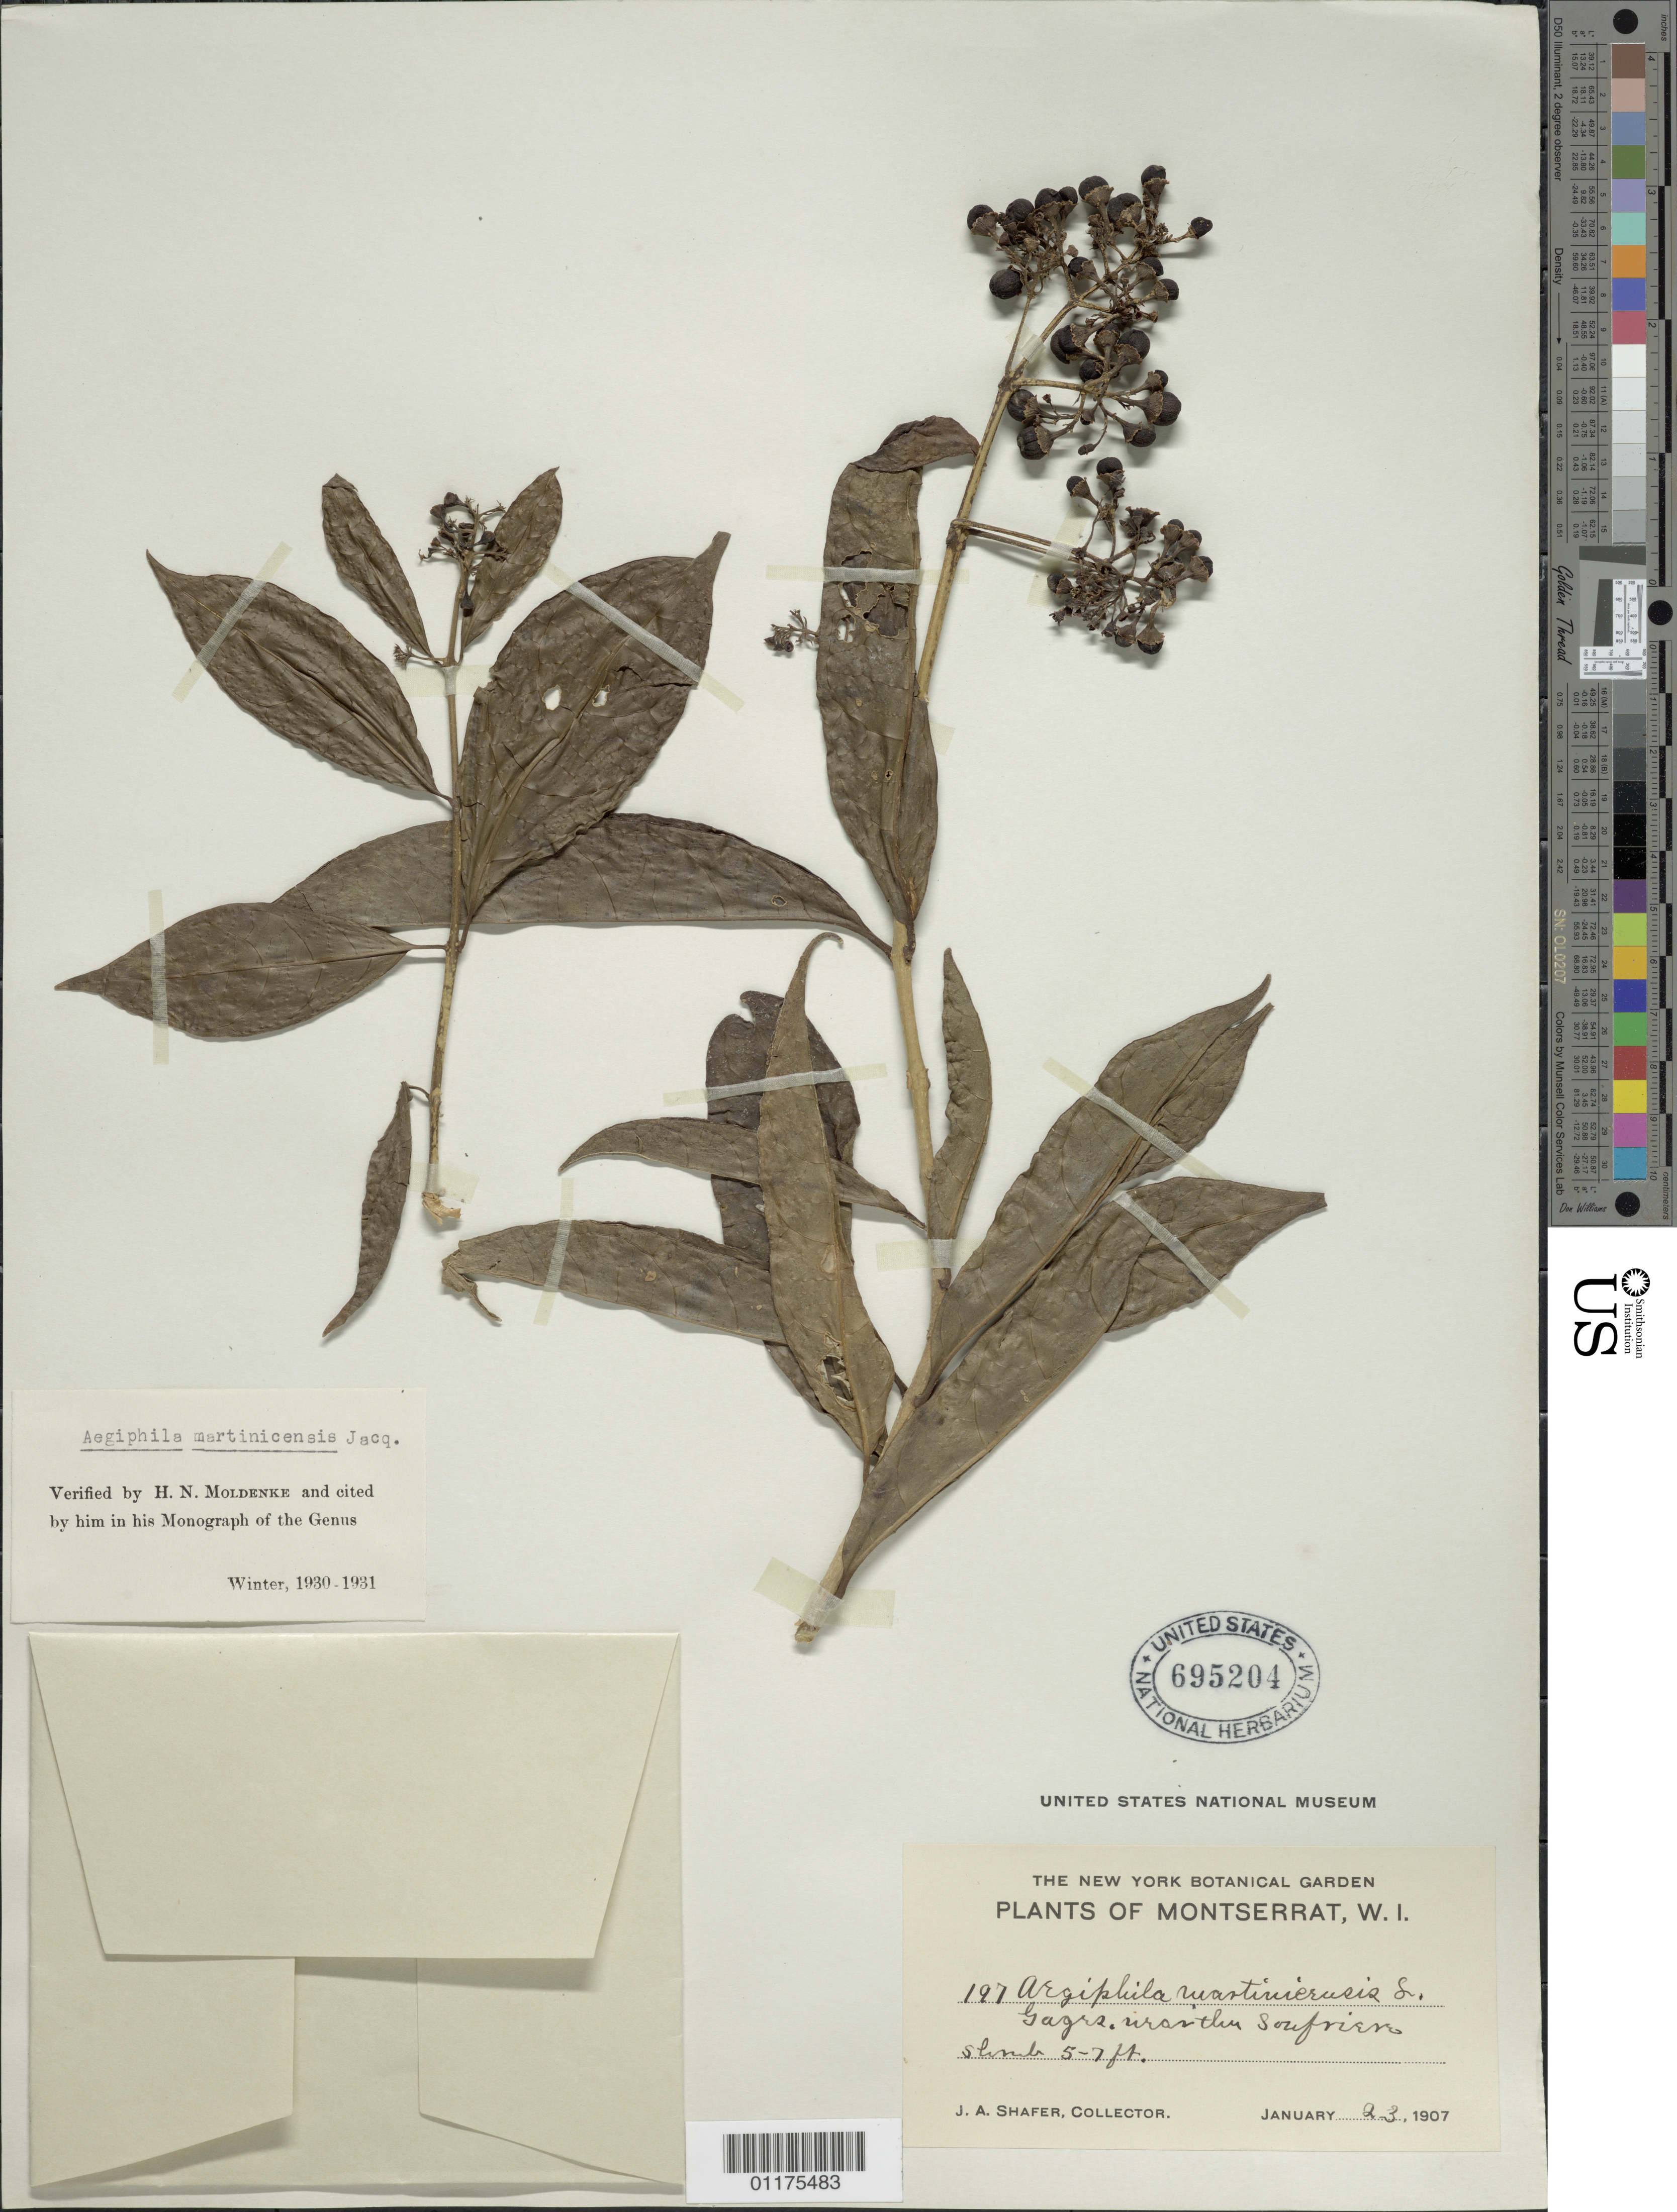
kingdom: Plantae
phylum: Tracheophyta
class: Magnoliopsida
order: Lamiales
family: Lamiaceae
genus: Aegiphila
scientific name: Aegiphila martinicensis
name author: Jacq.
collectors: J. A. Shafer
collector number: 197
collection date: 1907-01-23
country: Montserrat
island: Montserrat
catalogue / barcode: US 695204